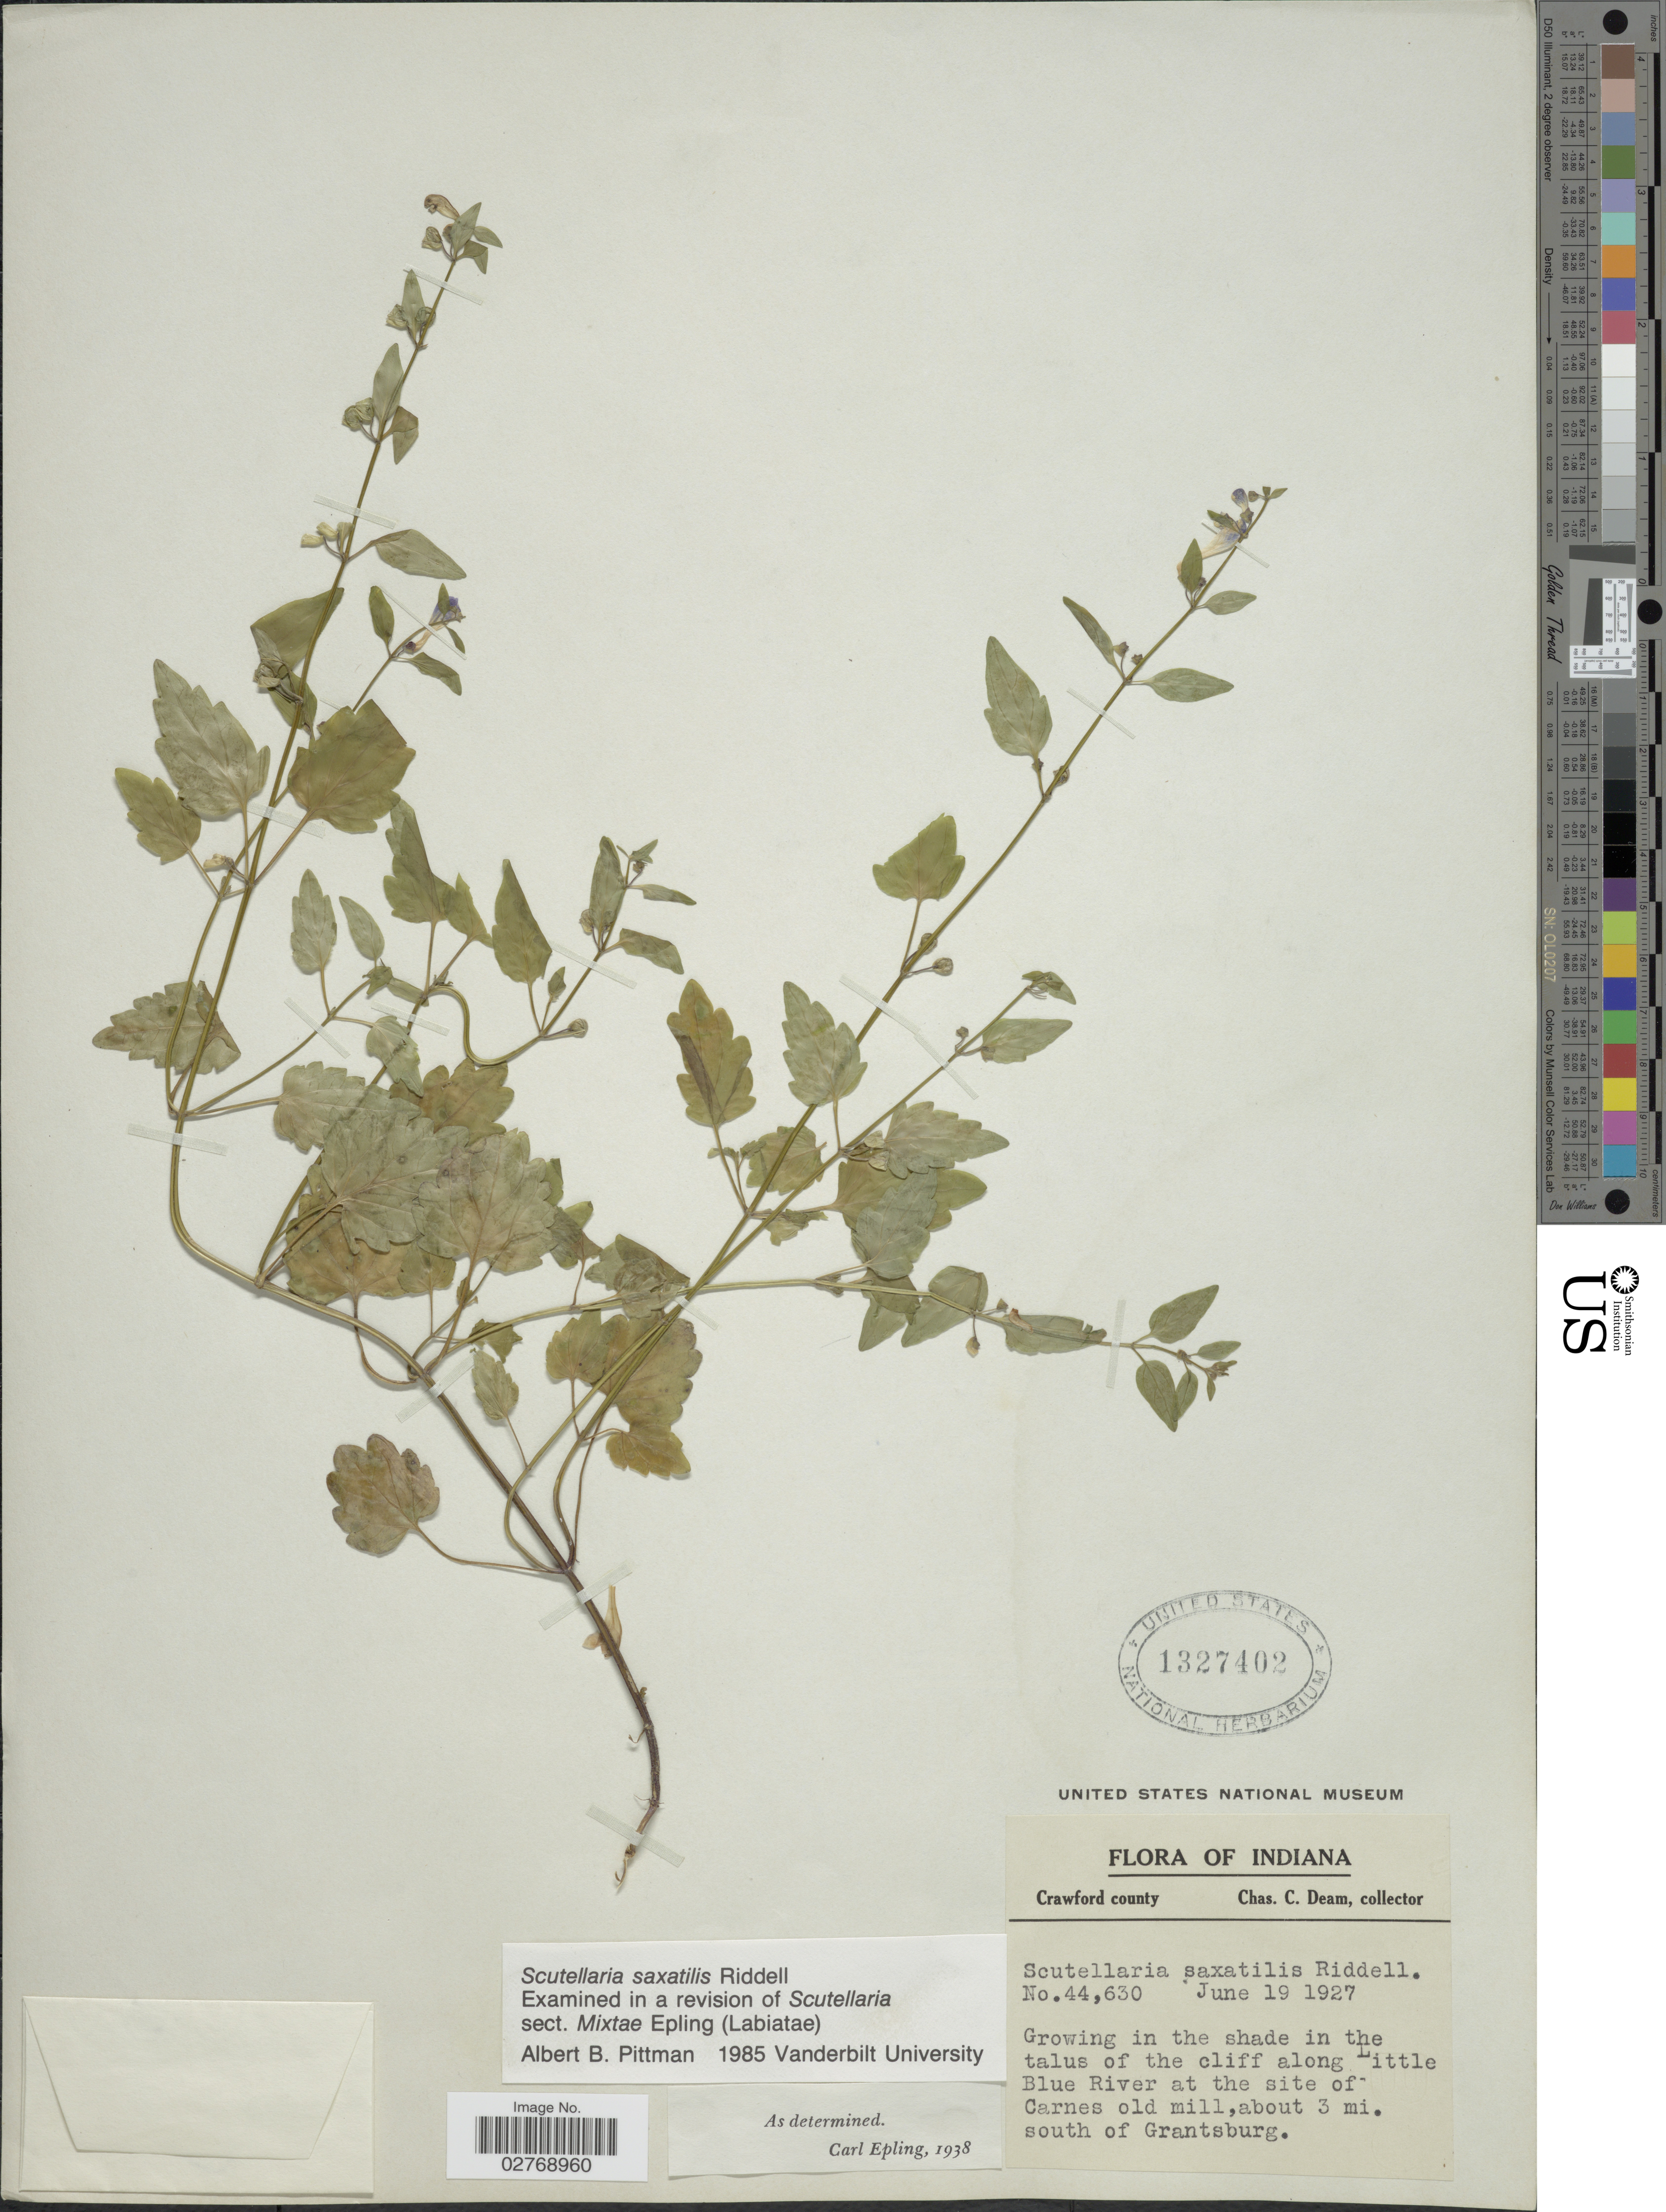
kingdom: Plantae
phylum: Tracheophyta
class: Magnoliopsida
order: Lamiales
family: Lamiaceae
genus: Scutellaria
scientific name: Scutellaria saxatilis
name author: Riddell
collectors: C. C. Deam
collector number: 44630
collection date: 1927-06-19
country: United States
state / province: Indiana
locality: Growing in the shade in the talus of the cliff along Little Blue River at the site of Carnes old mill, about 3 mi. south of Grantsburg.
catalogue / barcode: US 1327402